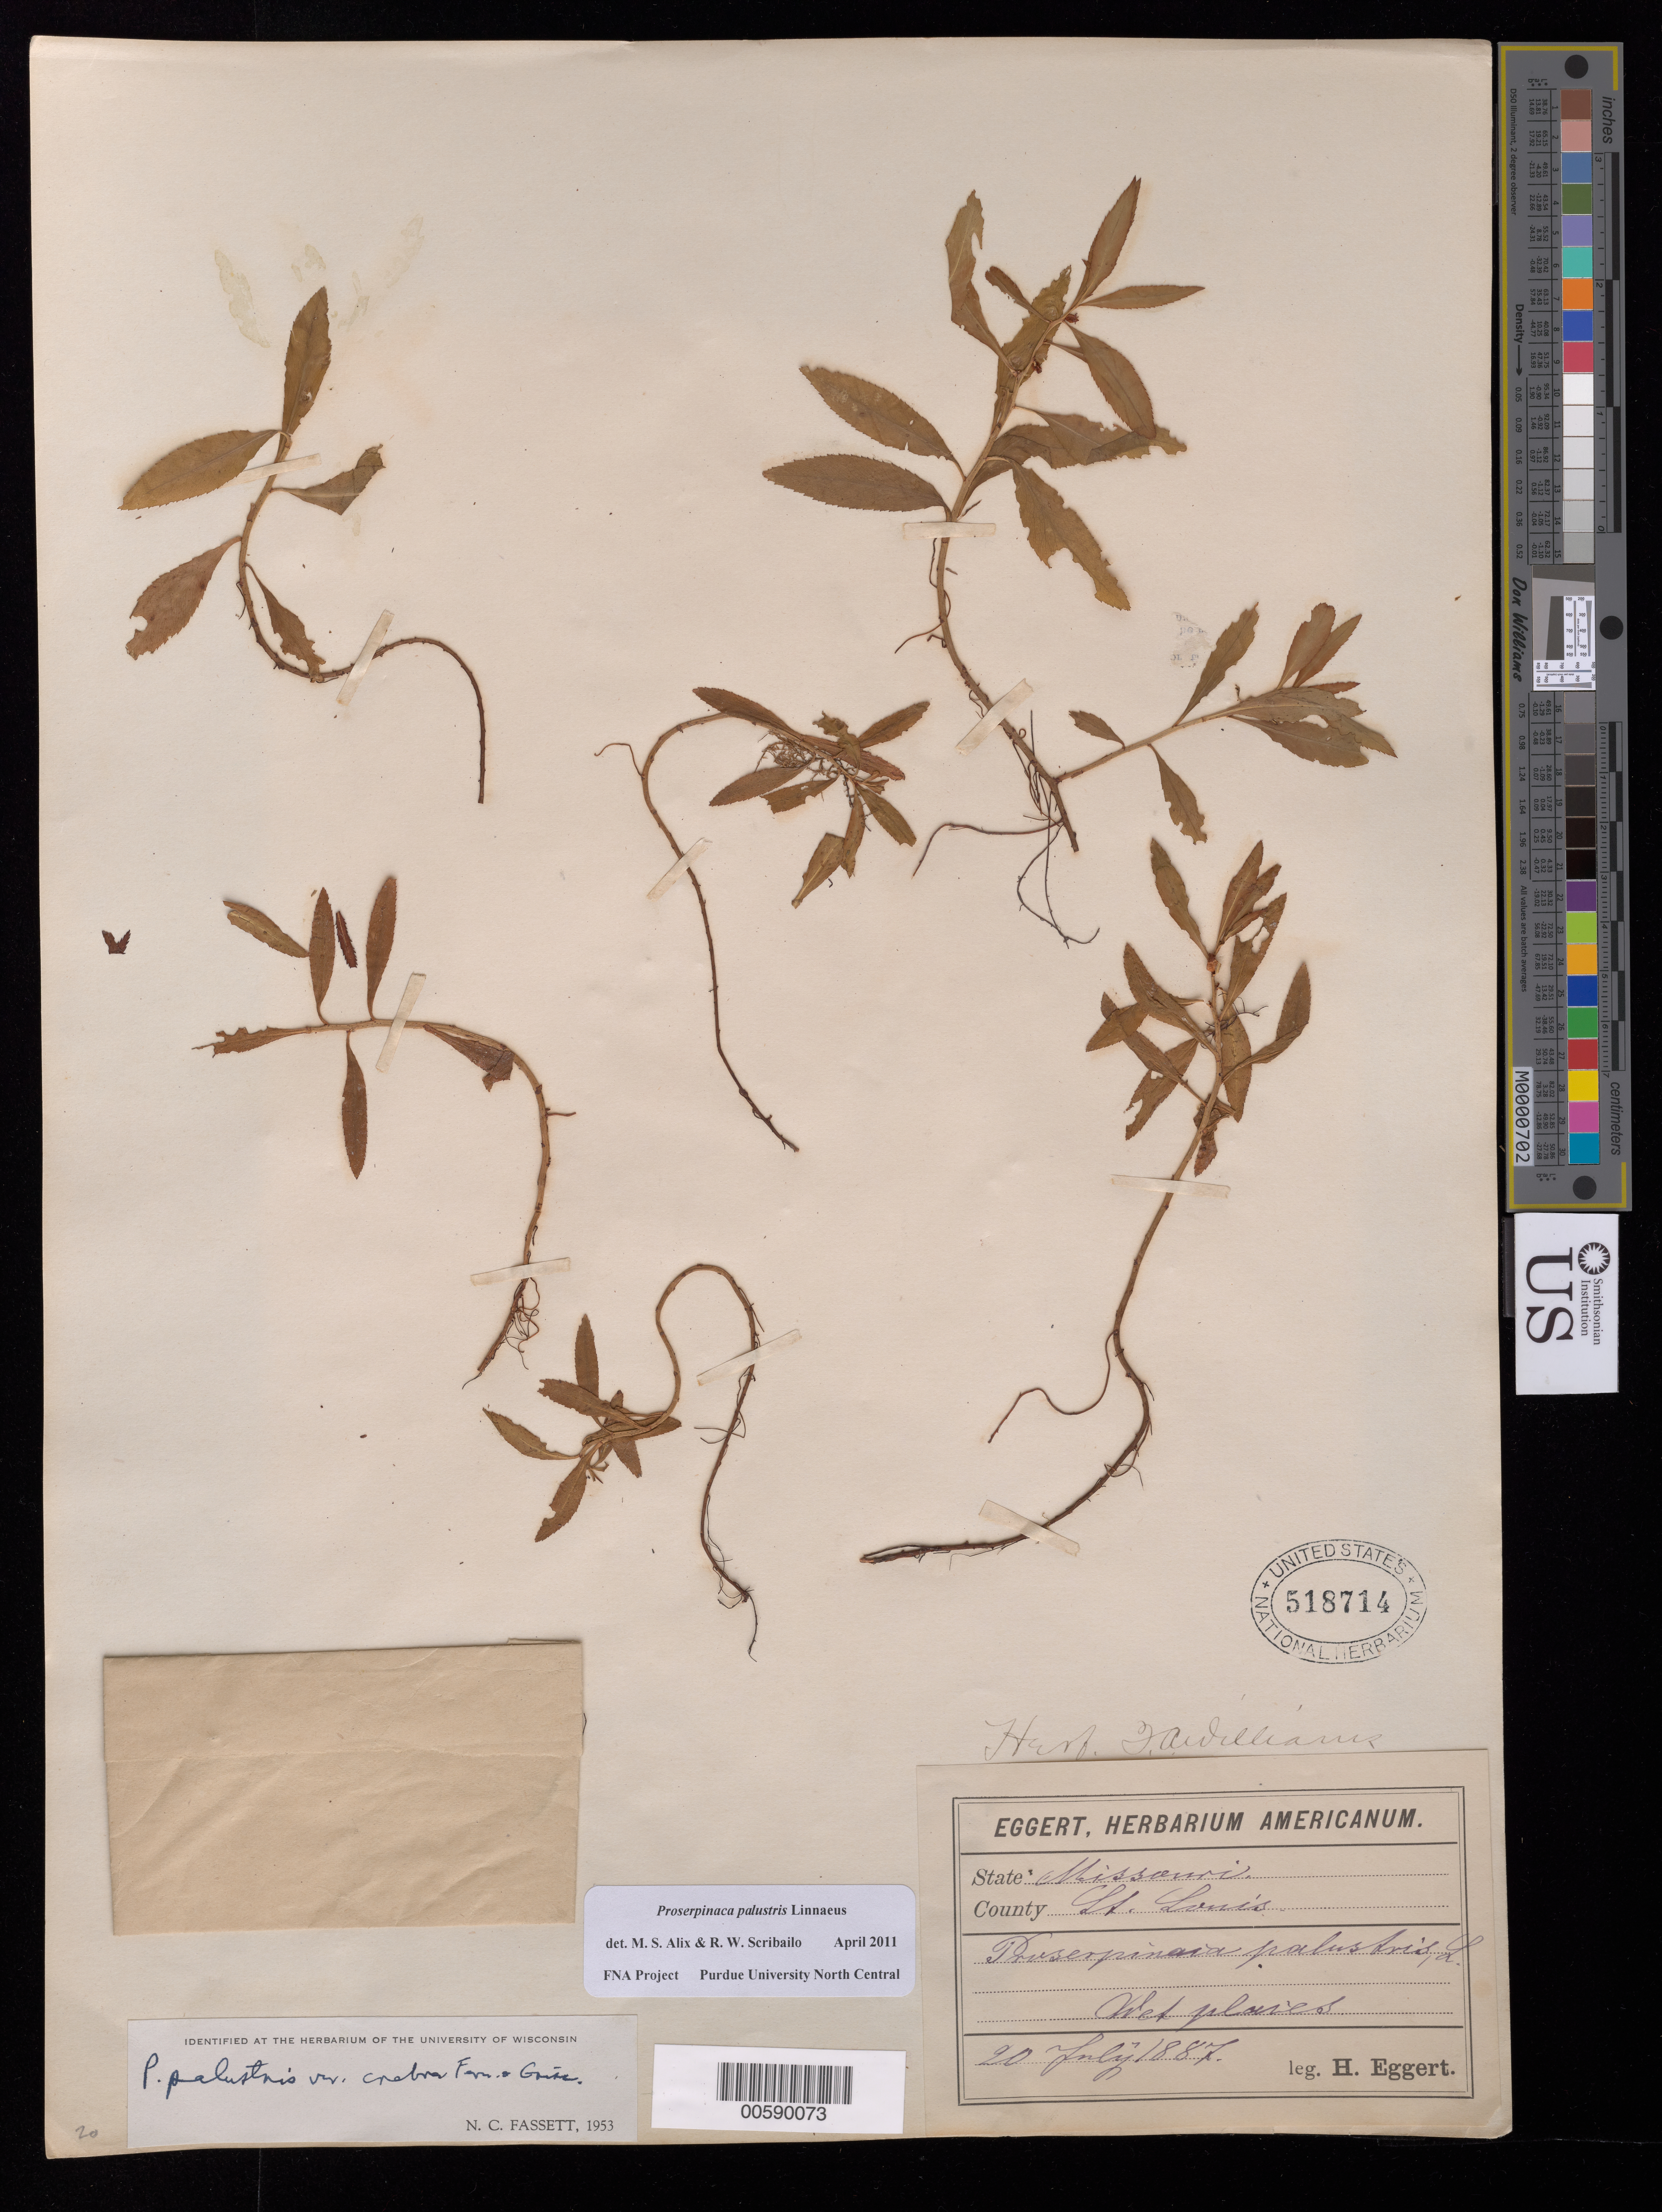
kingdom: Plantae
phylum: Tracheophyta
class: Magnoliopsida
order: Saxifragales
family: Haloragaceae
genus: Proserpinaca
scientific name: Proserpinaca palustris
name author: L.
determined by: Scribailo, R. W.; Alix, M. S.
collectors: H. Eggert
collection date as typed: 20 Jul 1887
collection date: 1887-07-20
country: United States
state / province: Missouri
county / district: Saint Louis City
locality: St. Louis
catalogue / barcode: US 518714